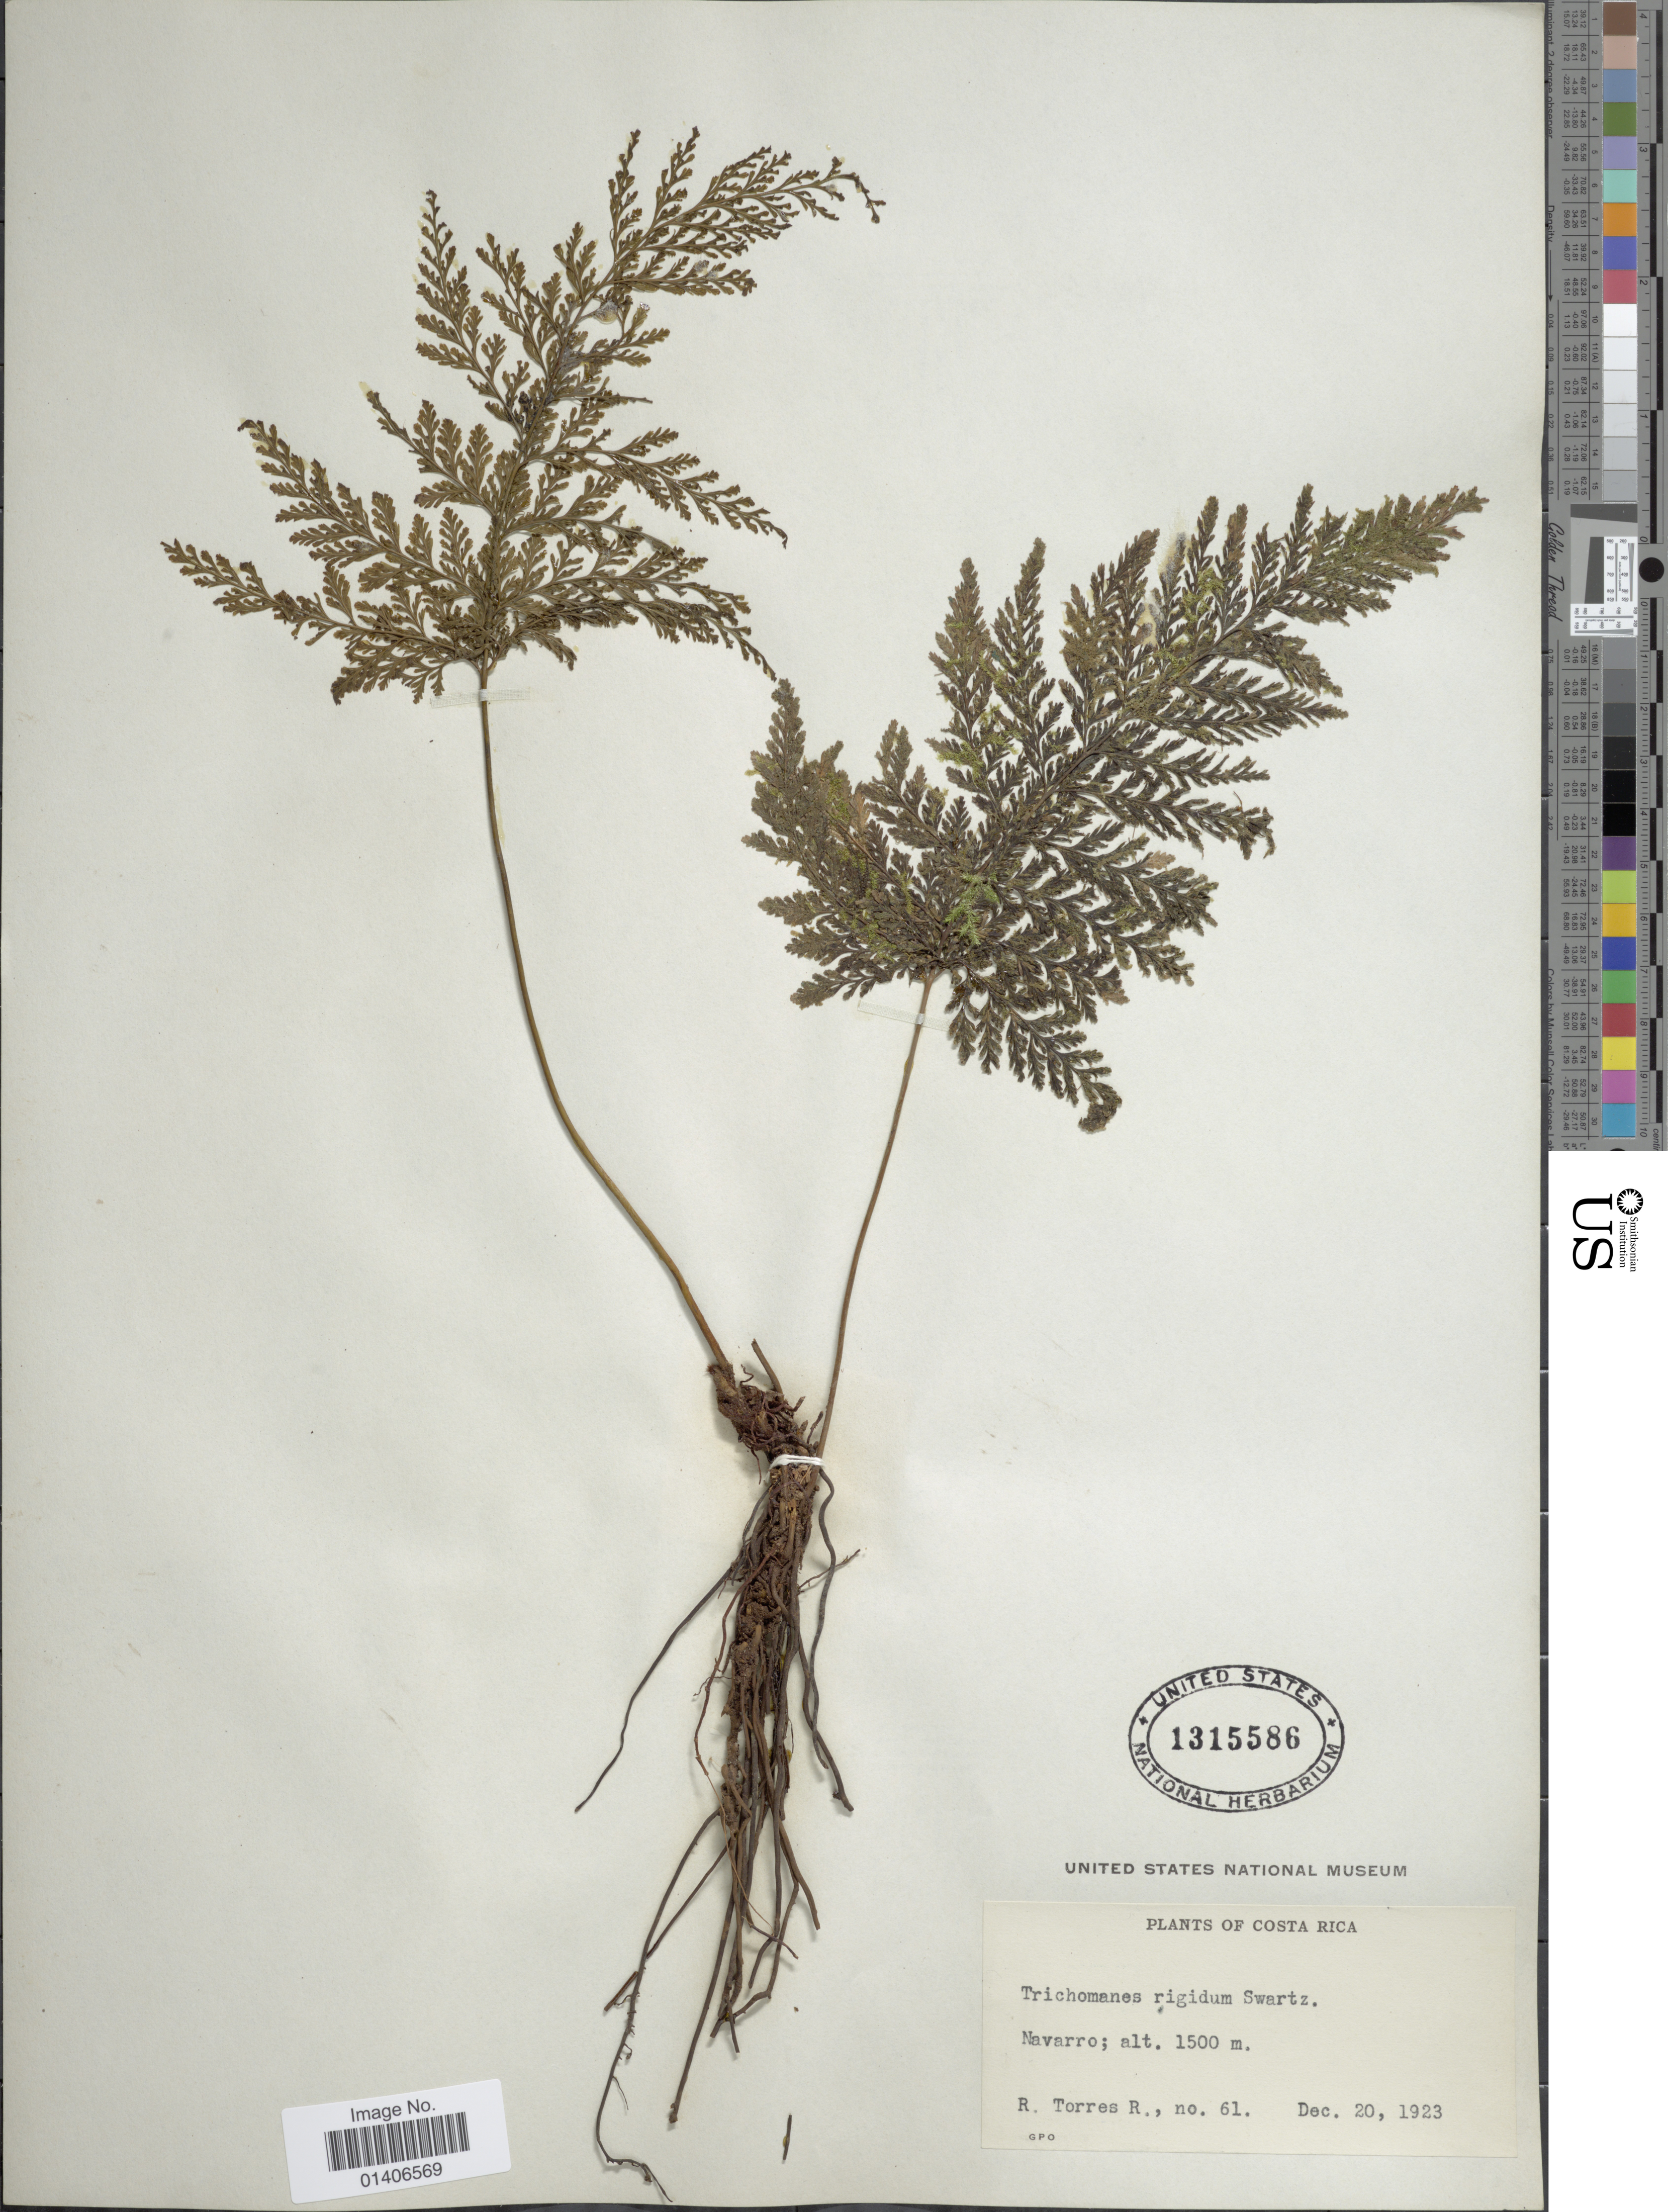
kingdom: Plantae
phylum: Tracheophyta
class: Polypodiopsida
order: Hymenophyllales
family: Hymenophyllaceae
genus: Abrodictyum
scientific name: Abrodictyum rigidum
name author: (Sw.) Ebihara & Dubuisson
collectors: R. Torres R.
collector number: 61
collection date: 1923-12-20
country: Costa Rica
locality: Navarro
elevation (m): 1500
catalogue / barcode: US 1315586